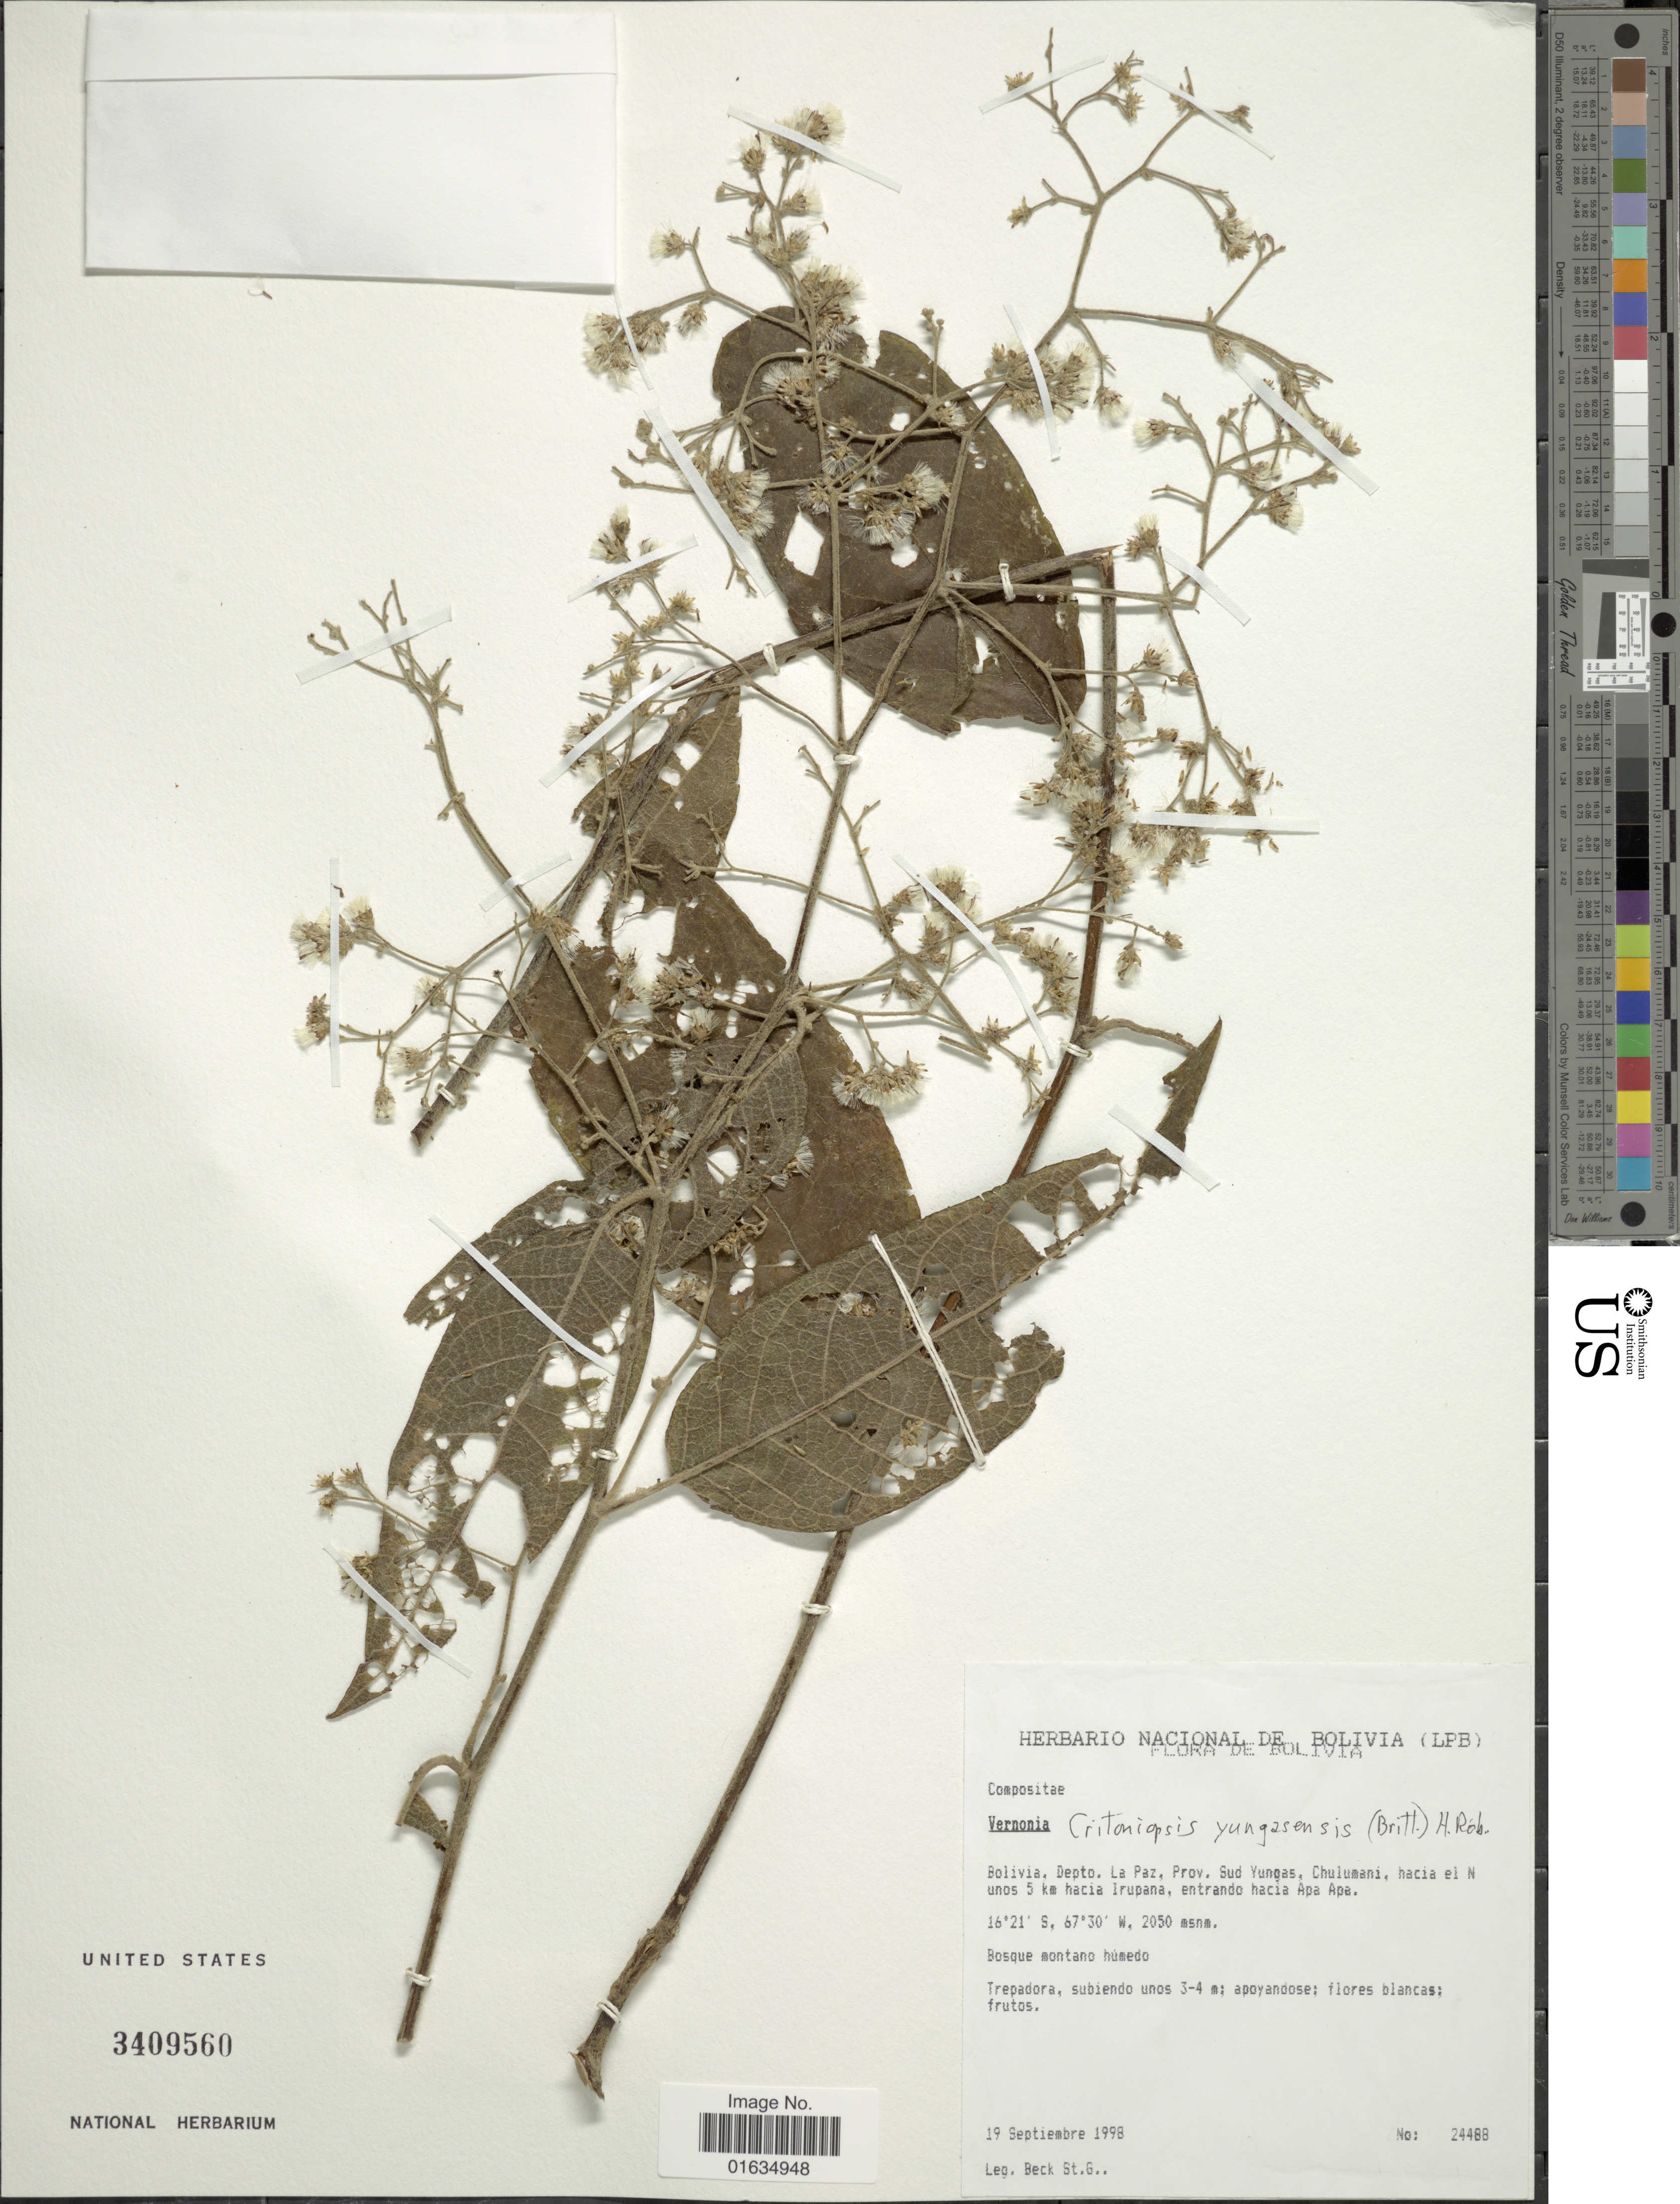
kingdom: Plantae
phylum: Tracheophyta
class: Magnoliopsida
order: Asterales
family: Asteraceae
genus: Critoniopsis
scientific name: Critoniopsis yungasensis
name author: (Britton) H. Rob.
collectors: S. G. Beck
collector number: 24488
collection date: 1998-09-19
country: Bolivia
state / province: La Paz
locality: Depto. La Paz, Prov. Sud Yungas, Chulumani, hacia el N unos 5 km hacia Irupana, entrando hacia Apa Apa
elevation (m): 2050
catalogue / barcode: US 3409560